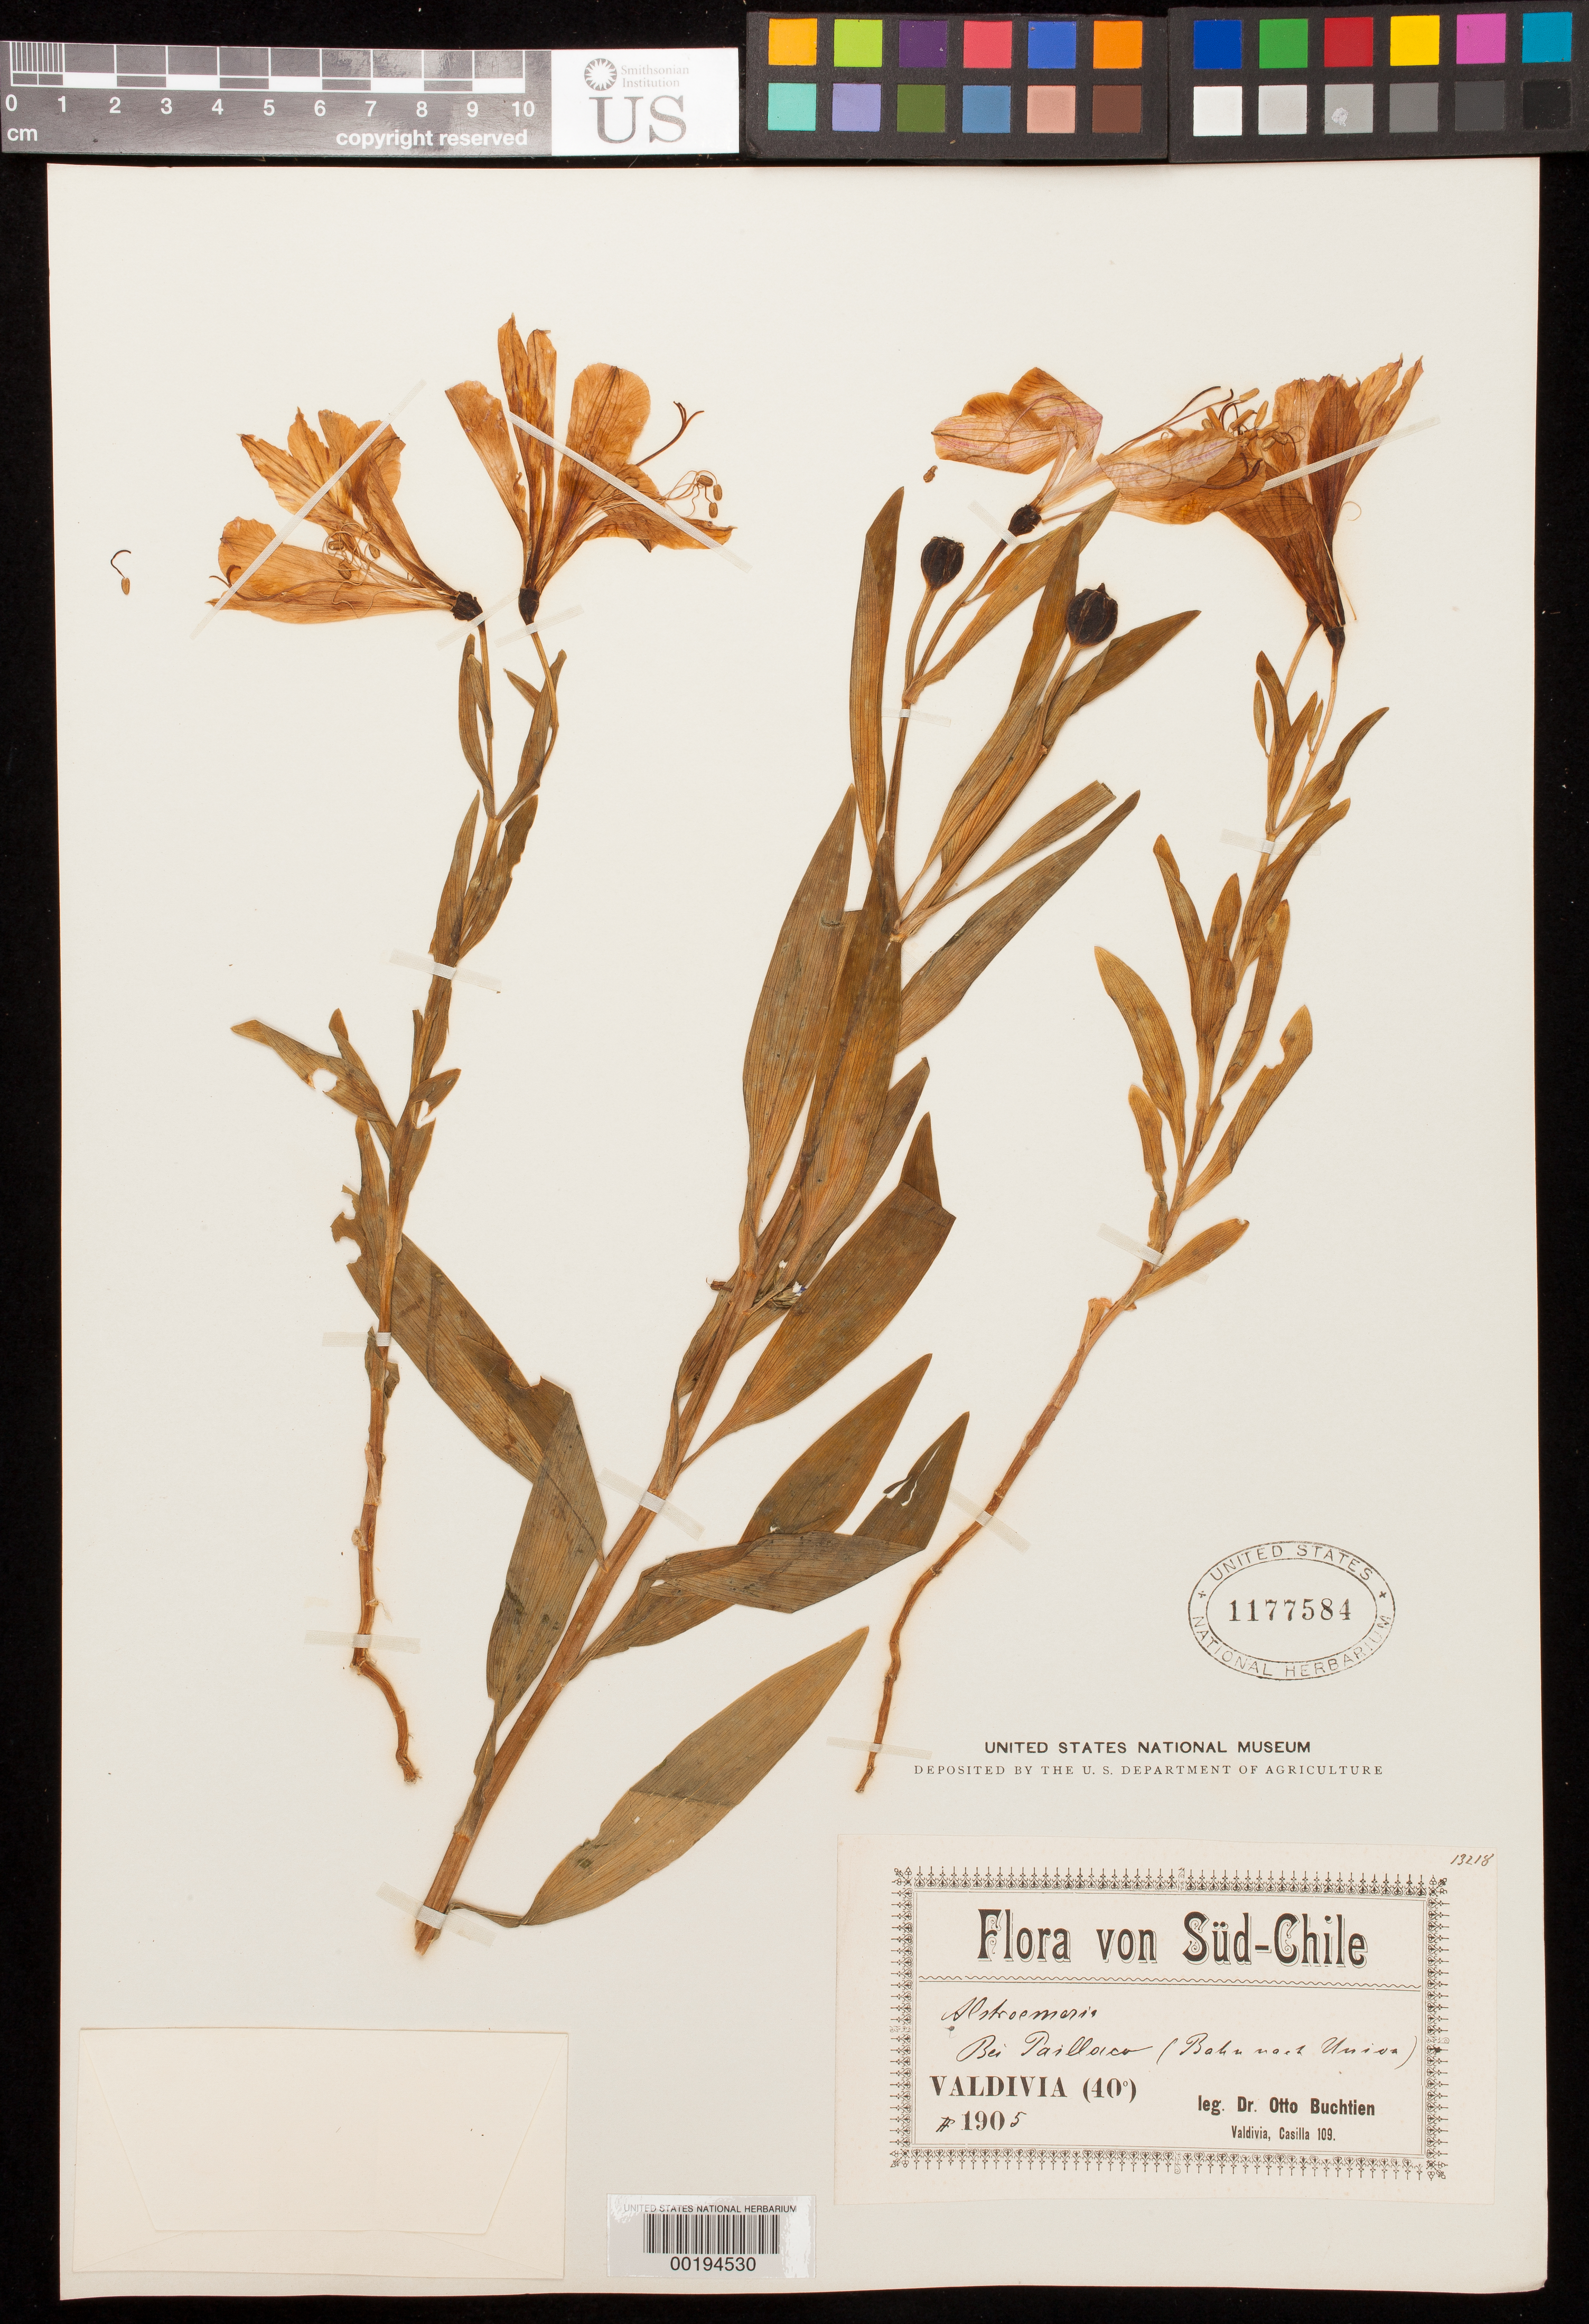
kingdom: Plantae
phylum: Tracheophyta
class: Liliopsida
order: Liliales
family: Alstroemeriaceae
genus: Alstroemeria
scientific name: Alstroemeria sp.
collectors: O. Buchtien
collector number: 13218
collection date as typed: Feb 1905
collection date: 1905-02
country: Chile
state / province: Los Lagos (X)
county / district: Valdivia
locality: Southern chile; near taillsico (path behind union)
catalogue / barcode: US 1177584